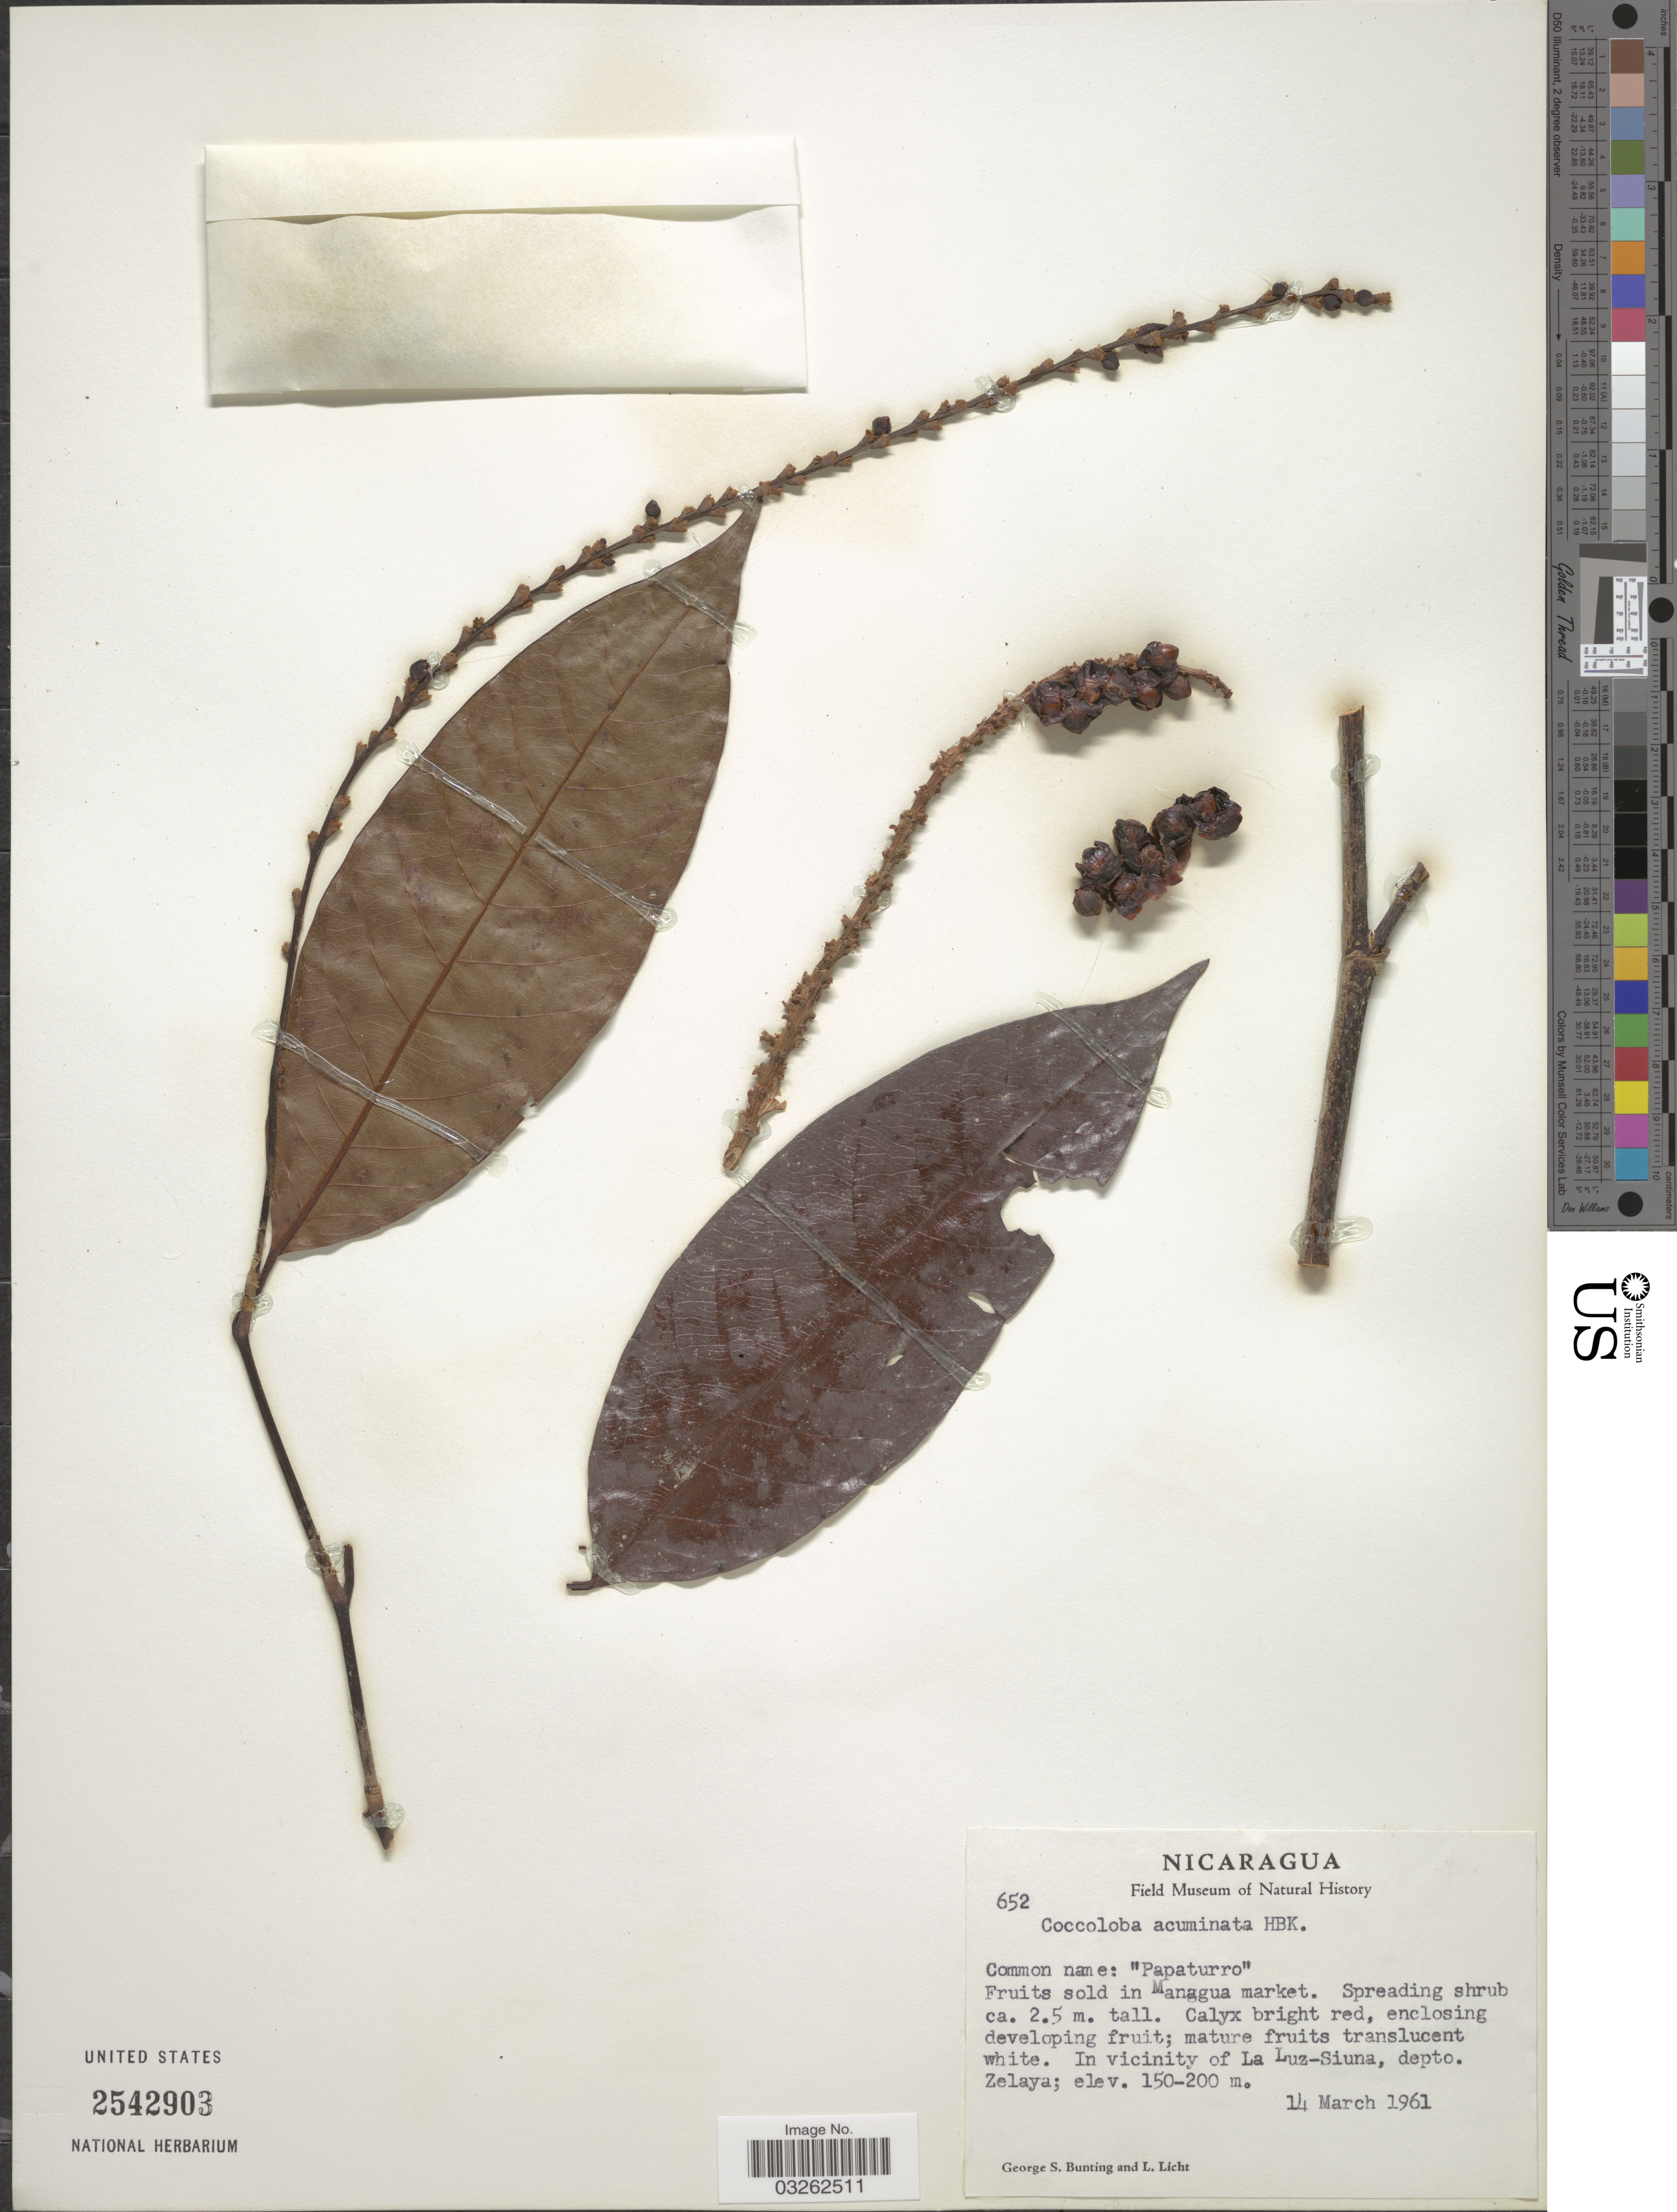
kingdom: Plantae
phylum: Tracheophyta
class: Magnoliopsida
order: Caryophyllales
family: Polygonaceae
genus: Coccoloba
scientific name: Coccoloba acuminata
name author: Kunth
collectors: G. S. Bunting & L. Licht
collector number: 652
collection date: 1961-03-14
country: Nicaragua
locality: In vicinity of La Luz-Siuna, depto. Zelaya.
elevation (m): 150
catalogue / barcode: US 2542903